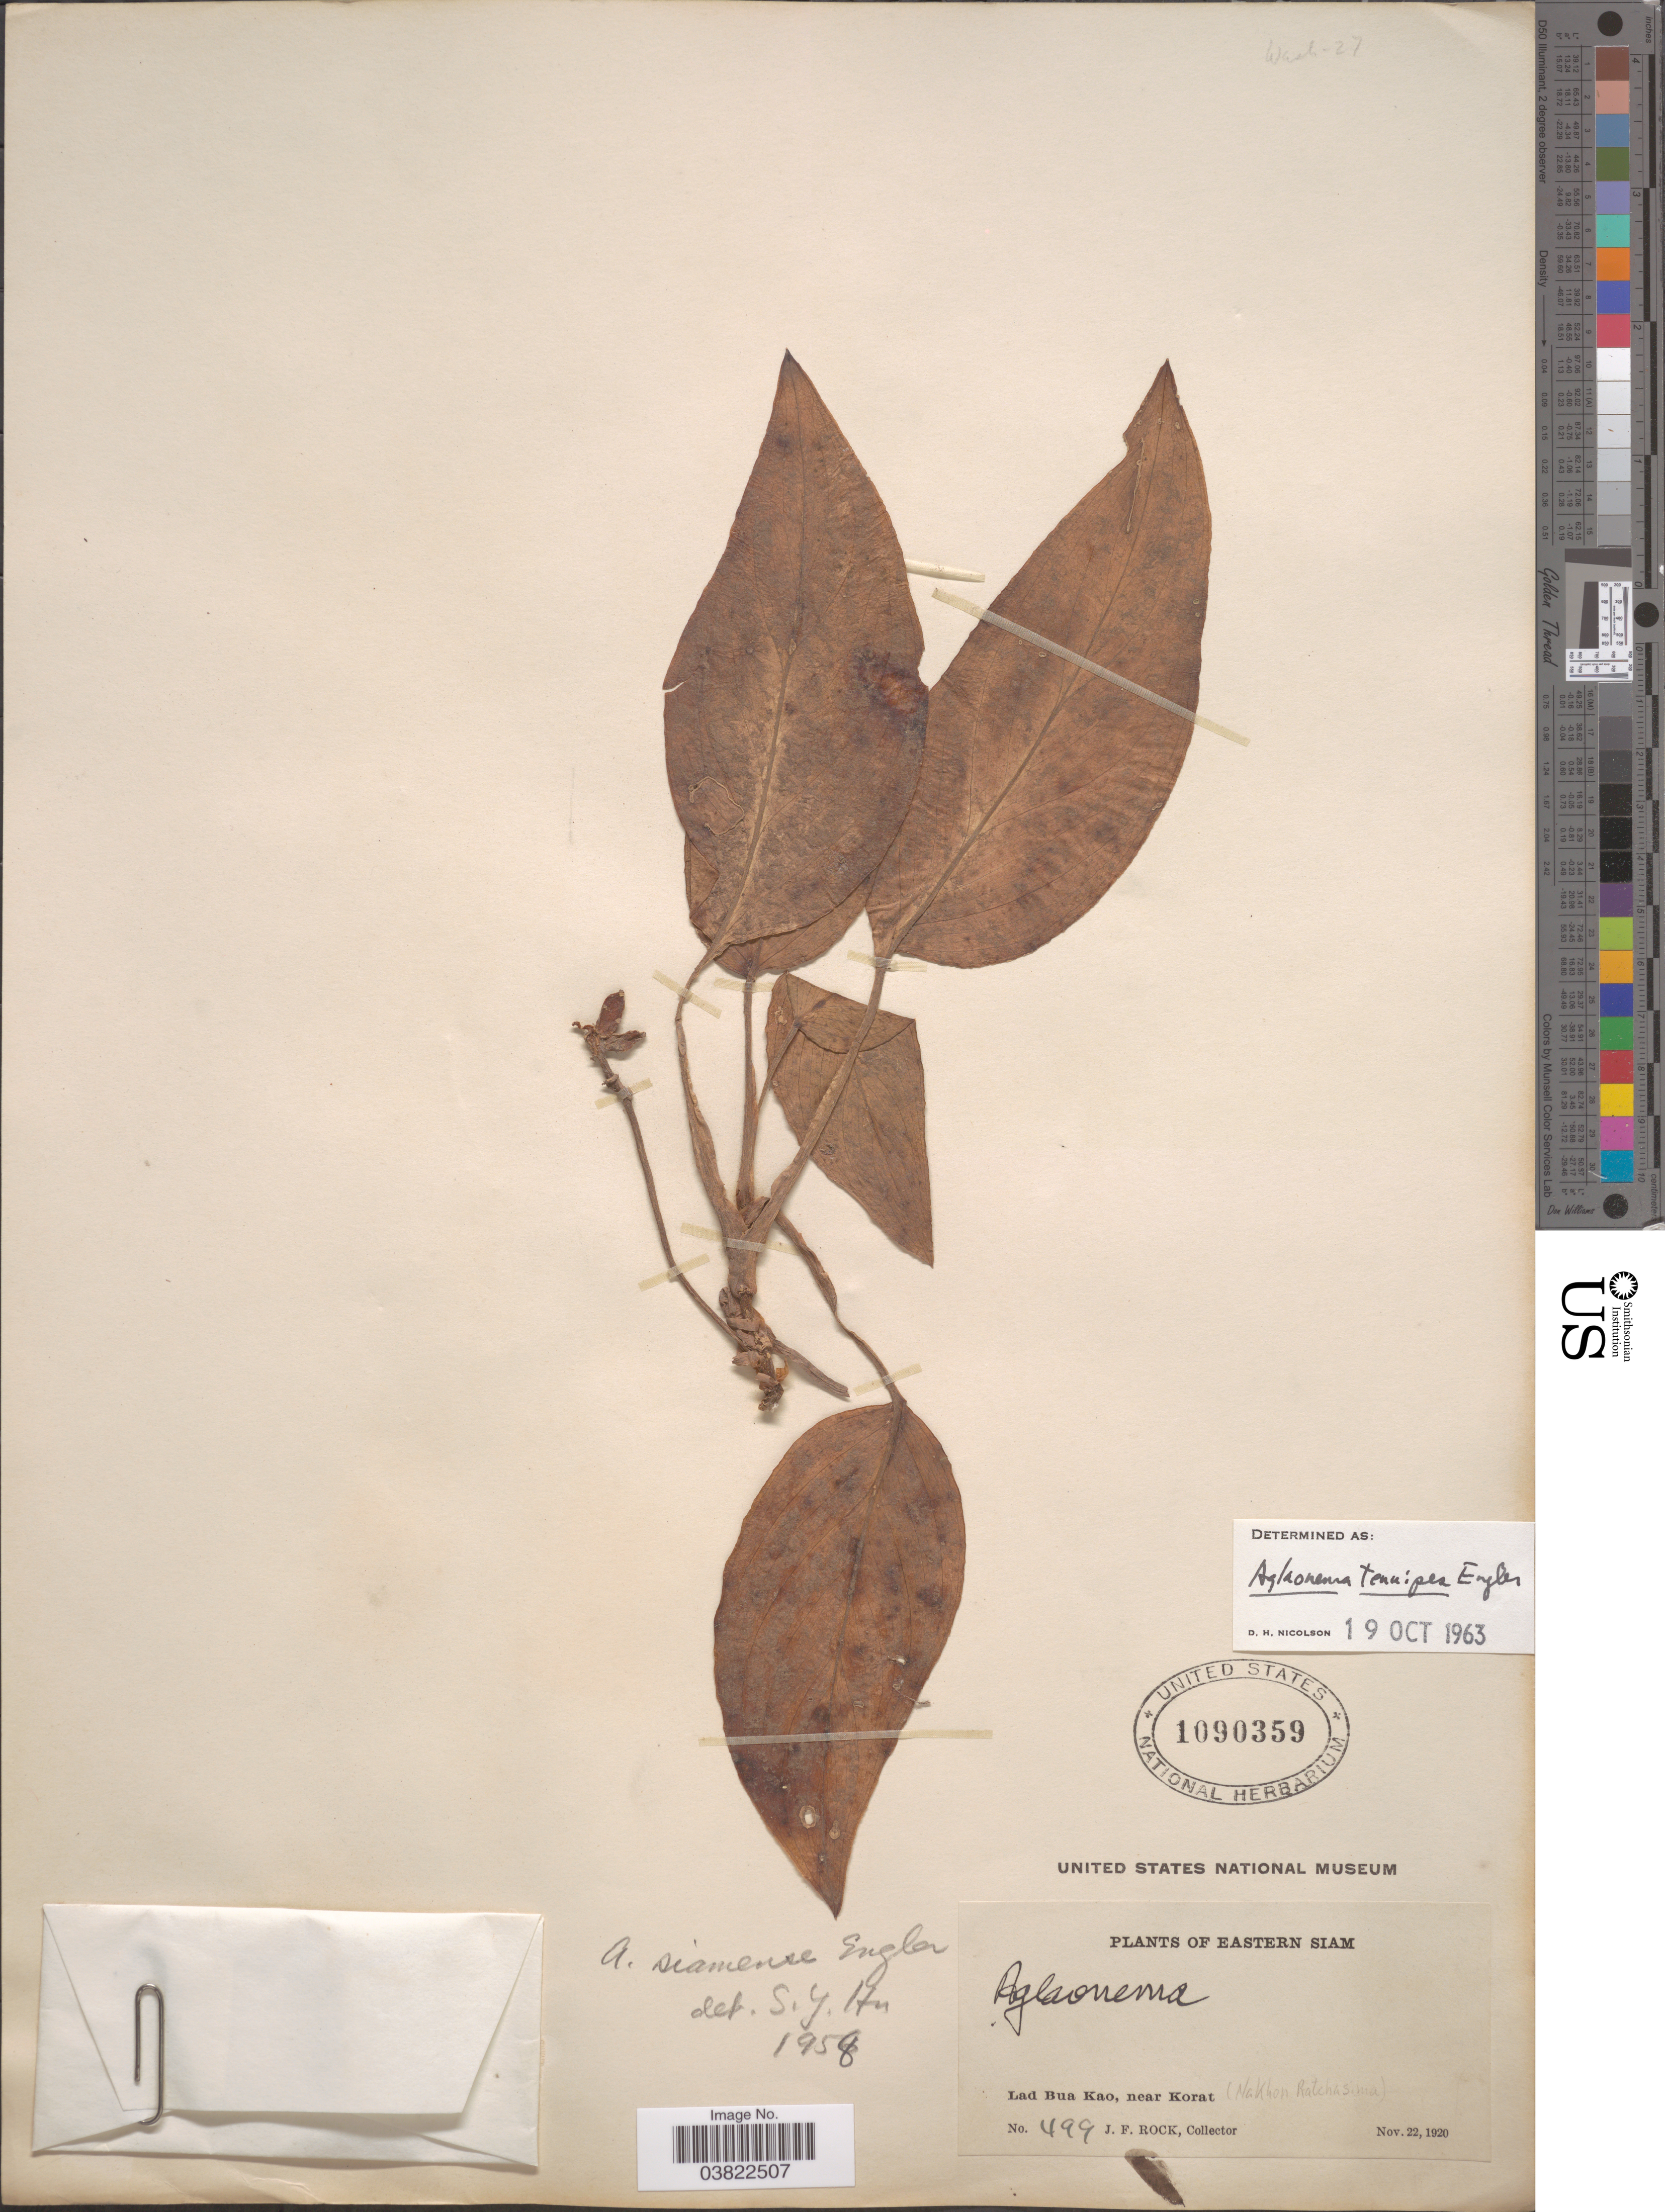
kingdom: Plantae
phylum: Tracheophyta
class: Liliopsida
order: Alismatales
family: Araceae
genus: Aglaonema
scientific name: Aglaonema tenuipes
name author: Engl.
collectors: J. Rock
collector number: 499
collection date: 1920-11-22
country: Thailand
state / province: Nakhon Ratchasima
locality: Eastern Siam. Lad Bua Kao, near Korat. (Nakhon Ratchasima).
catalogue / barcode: US 1090359